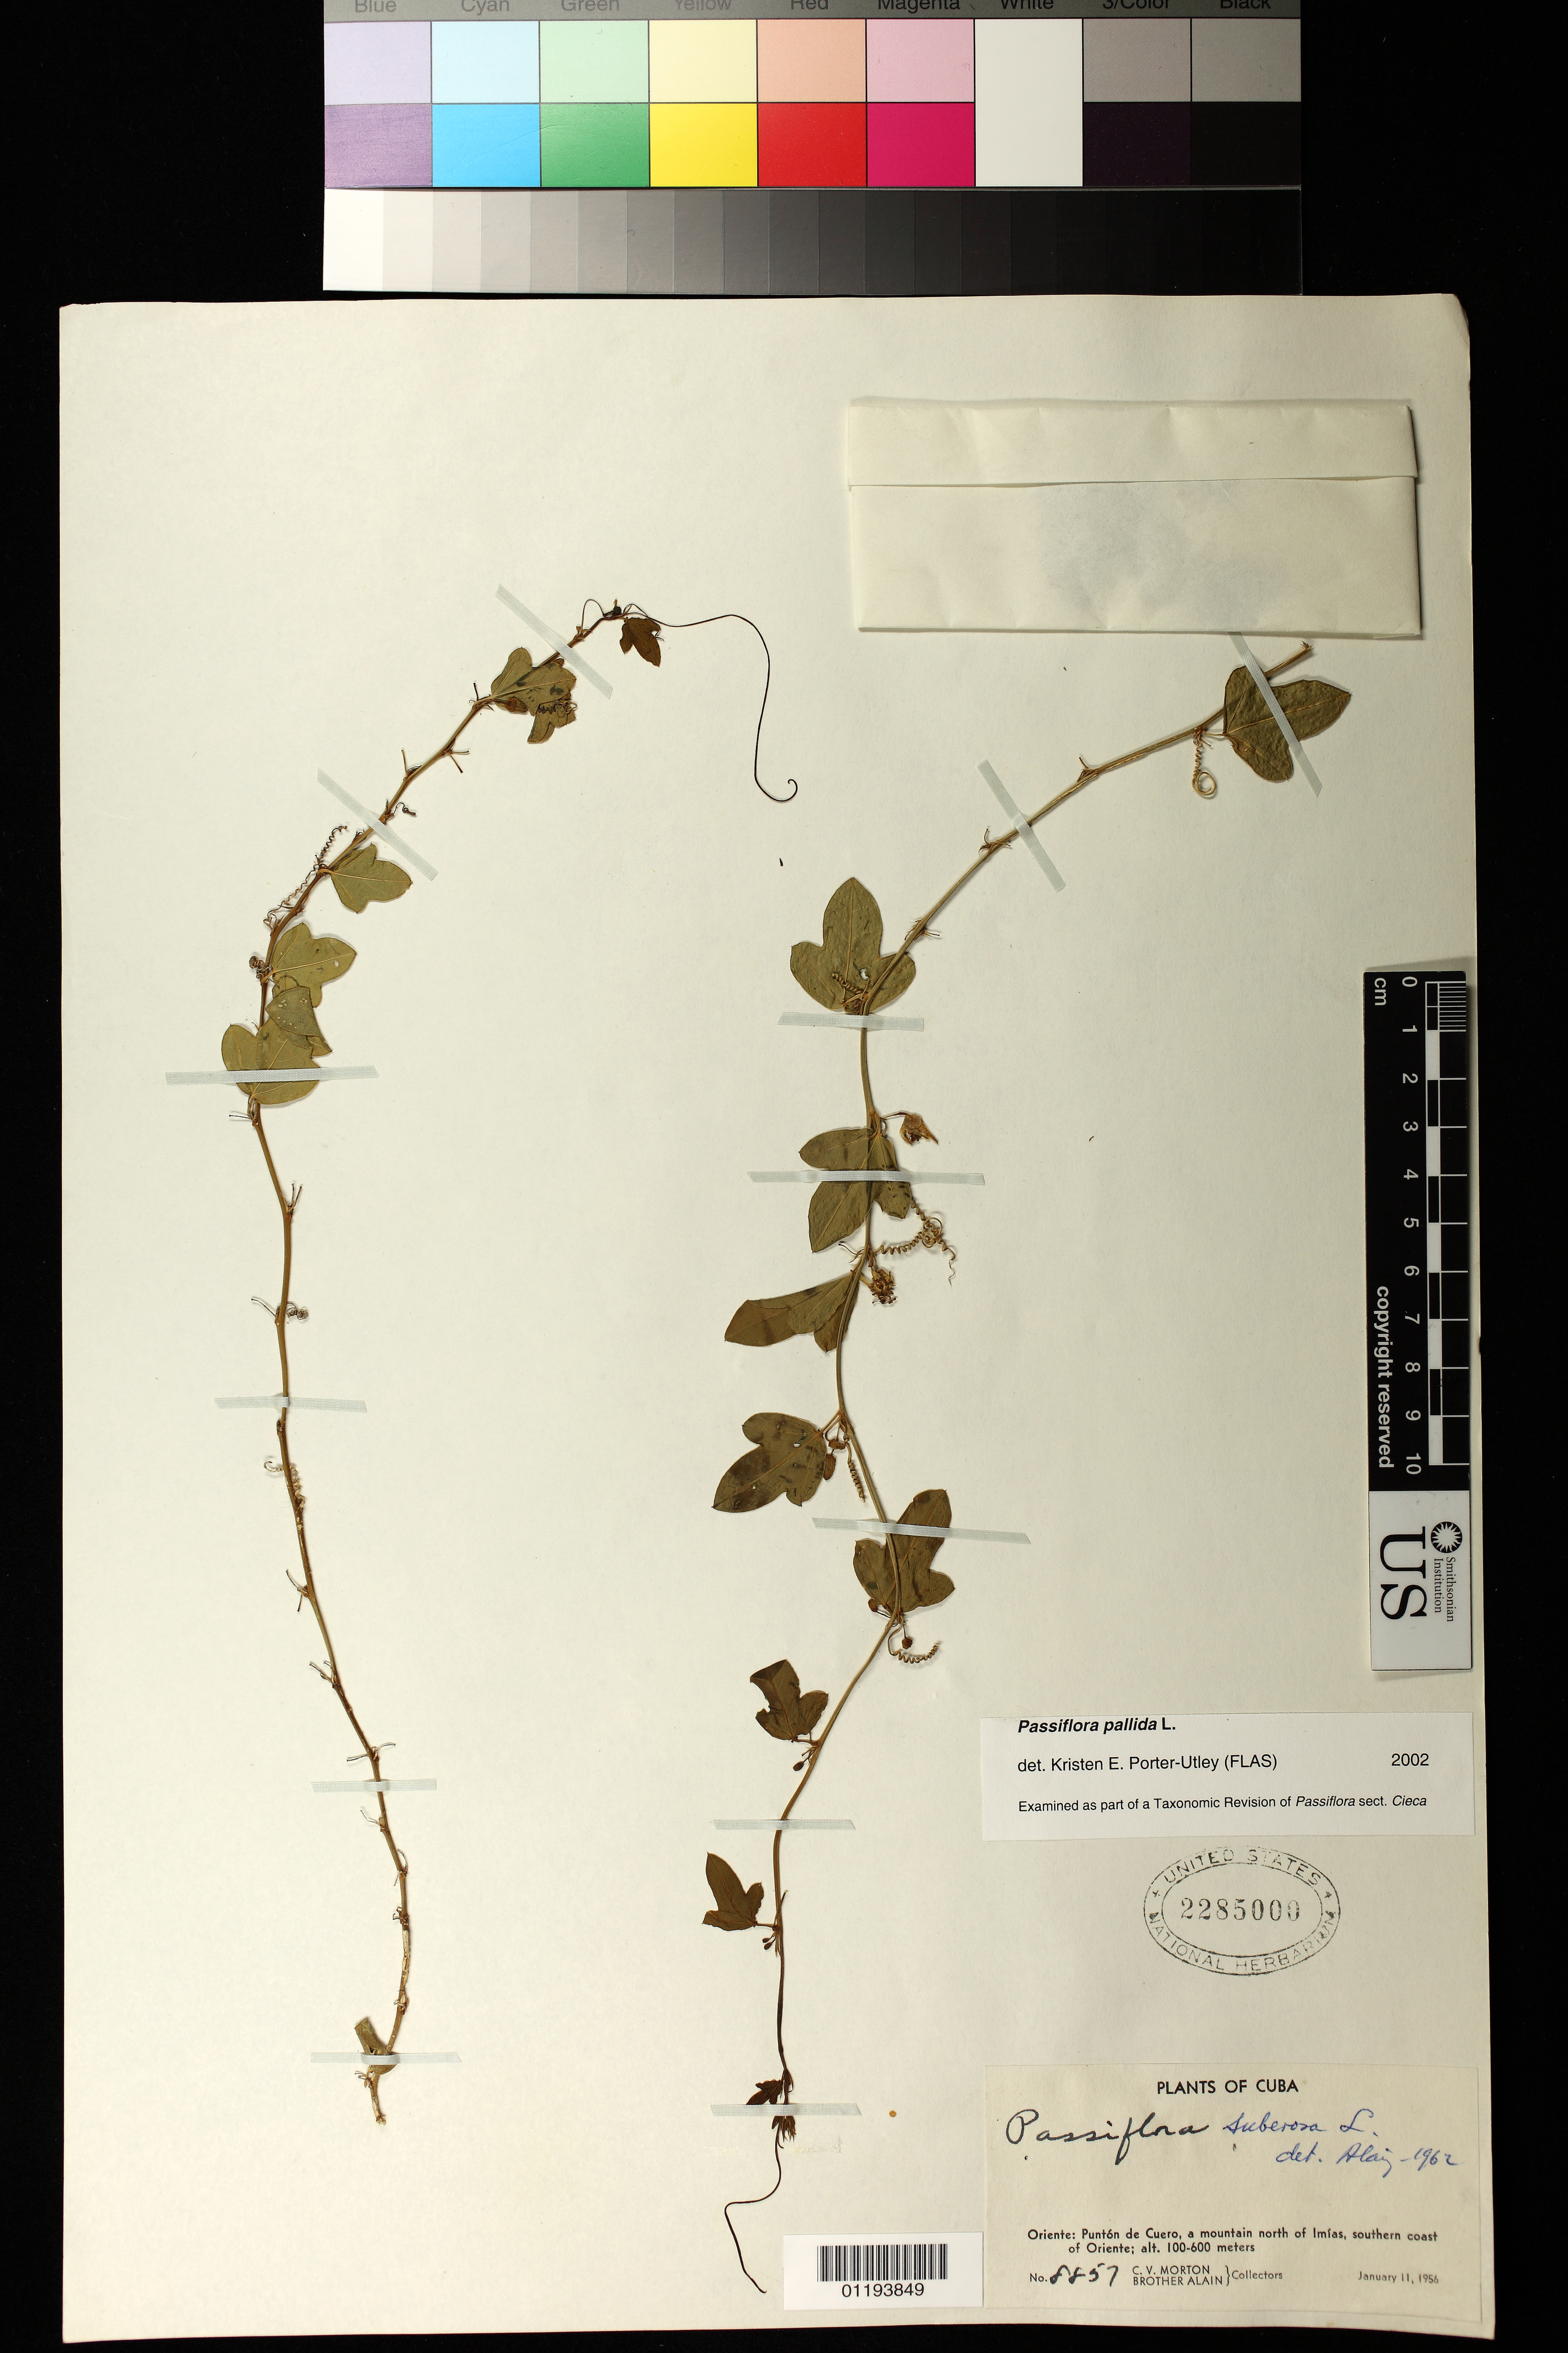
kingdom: Plantae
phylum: Tracheophyta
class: Magnoliopsida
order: Malpighiales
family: Passifloraceae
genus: Passiflora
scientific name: Passiflora pallida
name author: L.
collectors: C. V. Morton & A. H. Liogier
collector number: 8857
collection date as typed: Jan 11 1956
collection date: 1956-01-11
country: Cuba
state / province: Guantánamo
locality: Punton de Cuero, mountain north of Imias, southern coast of Oriente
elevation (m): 100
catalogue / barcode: US 2285000